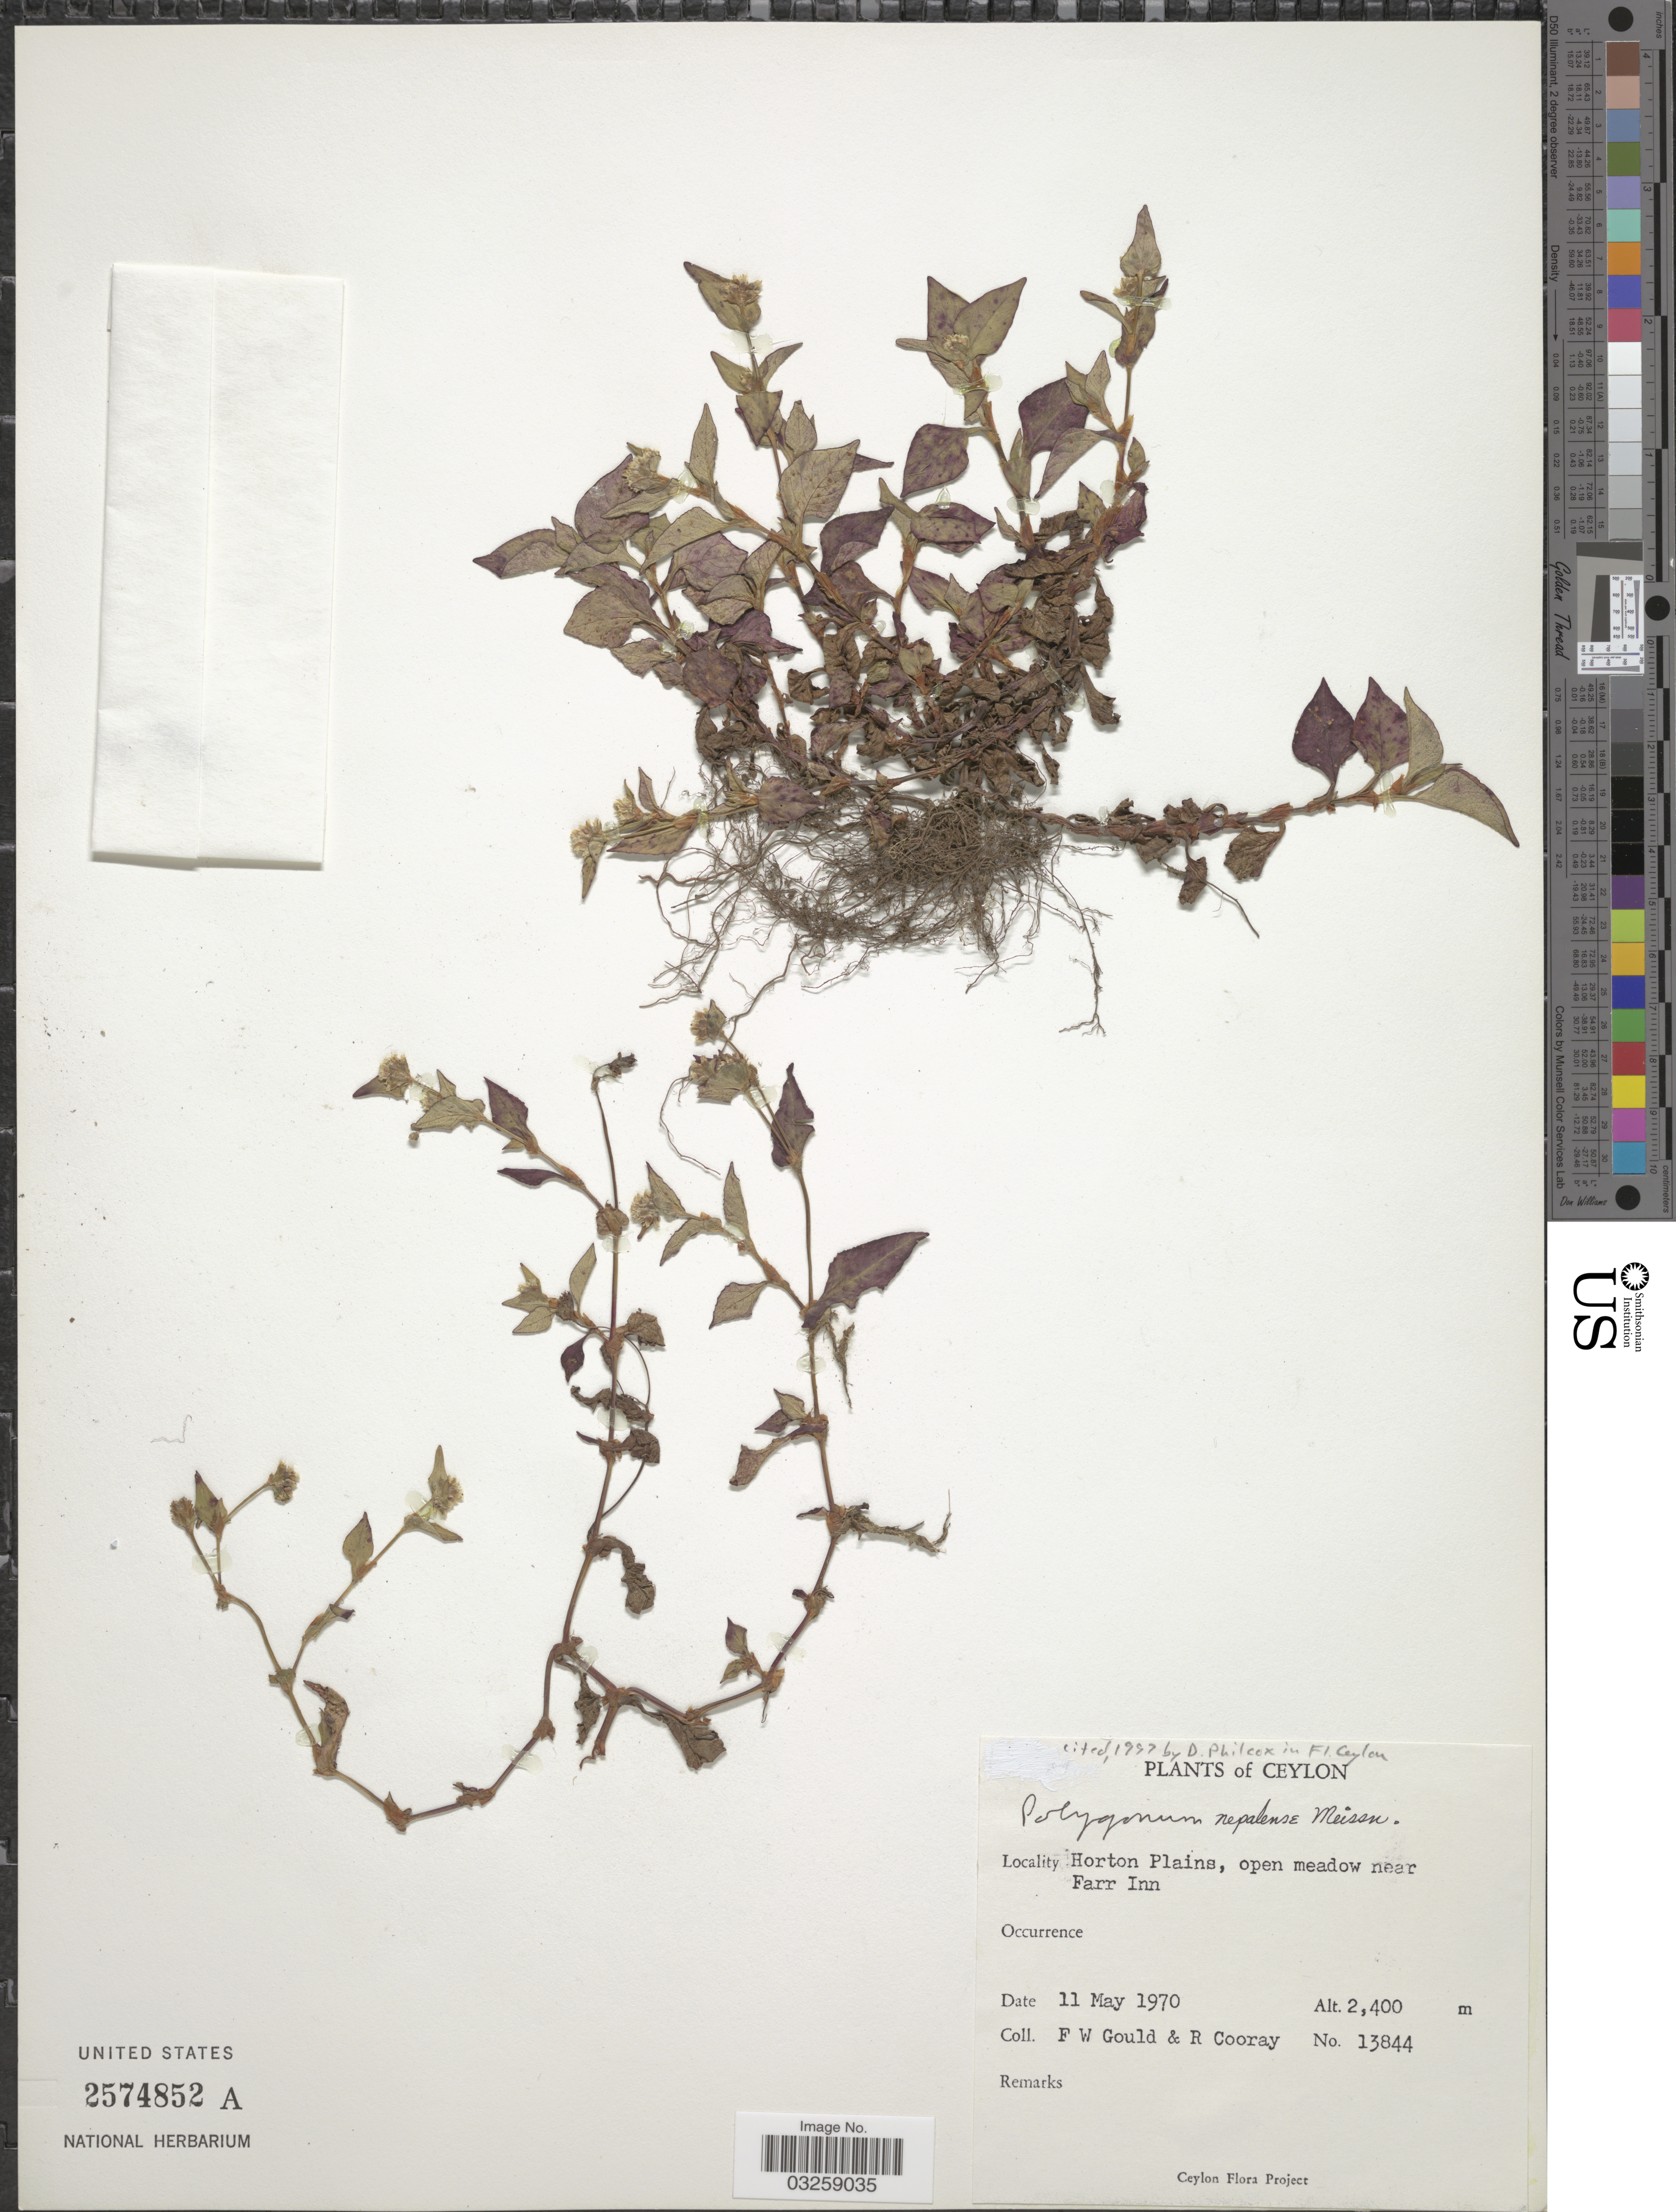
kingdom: Plantae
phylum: Tracheophyta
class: Magnoliopsida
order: Caryophyllales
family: Polygonaceae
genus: Polygonum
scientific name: Polygonum nepalense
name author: Meisn.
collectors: F. W. Gould & R. Cooray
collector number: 13844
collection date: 1970-05-11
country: Sri Lanka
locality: Ceylon. Horton Plains, open meadow near Farr Inn.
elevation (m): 2400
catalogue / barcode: US 2574852A